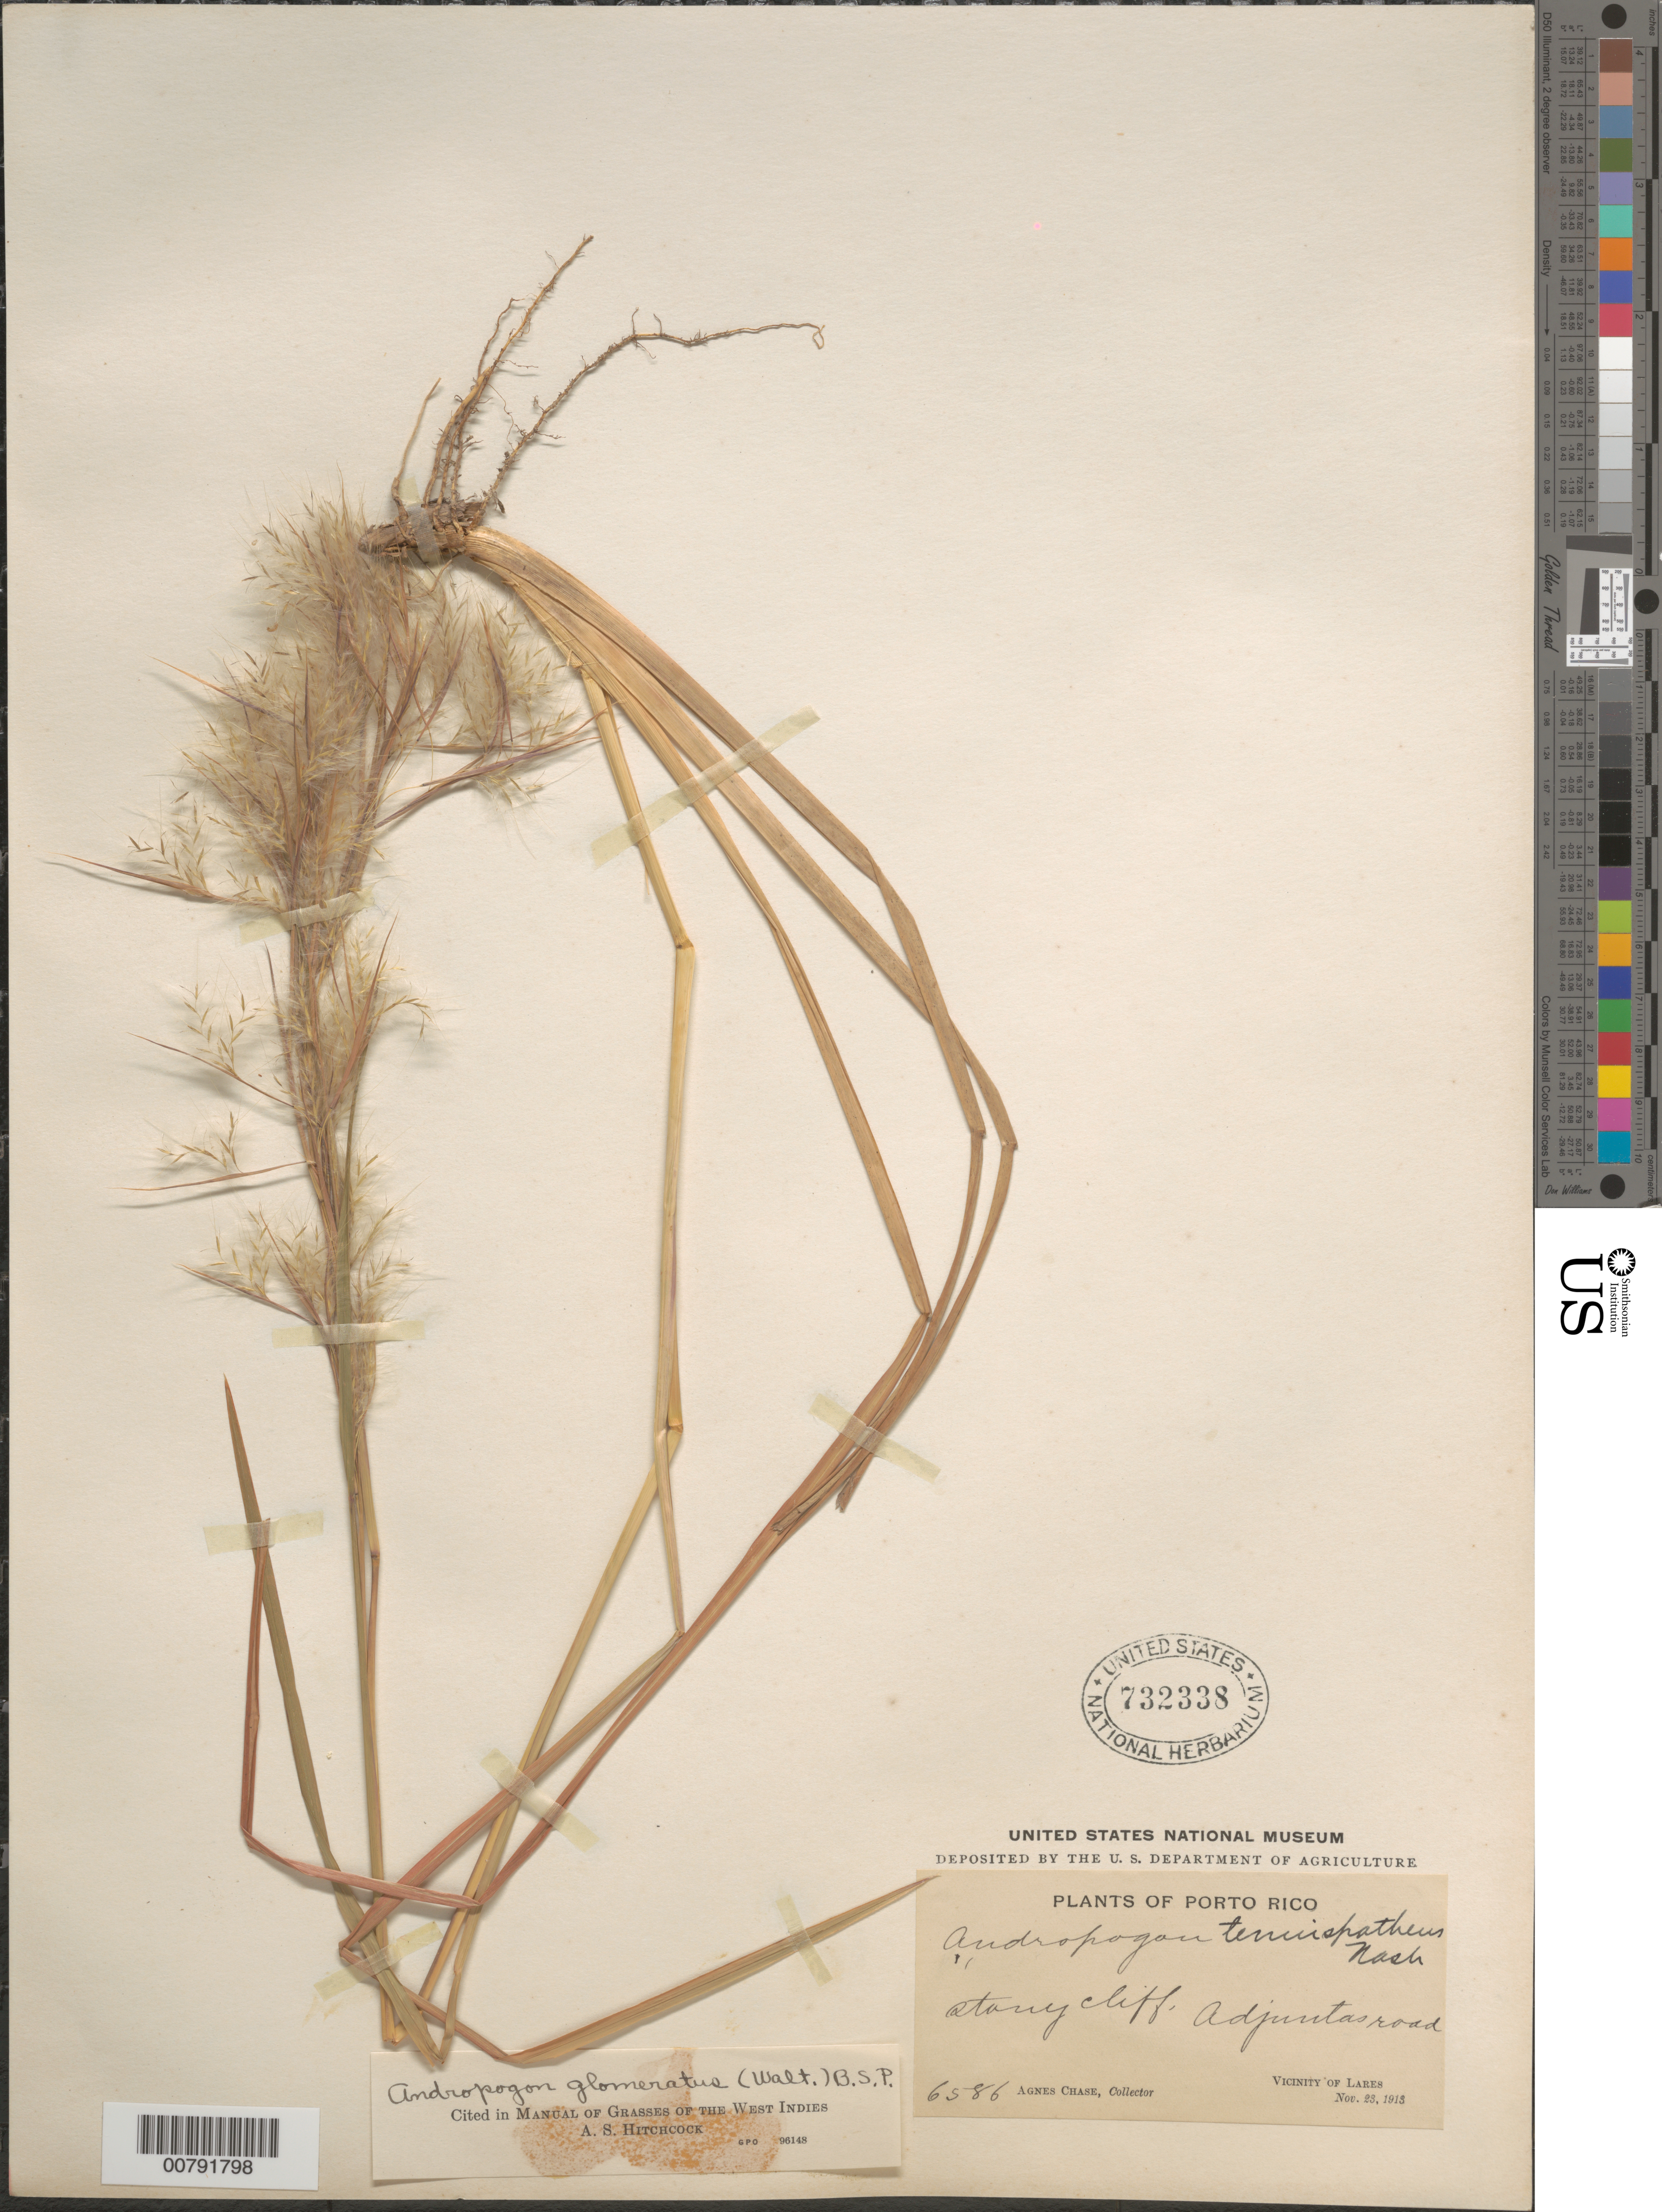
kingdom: Plantae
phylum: Tracheophyta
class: Liliopsida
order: Poales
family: Poaceae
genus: Andropogon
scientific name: Andropogon glomeratus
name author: (Walter) Britton, Stearns & Poggenb.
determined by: Hitchcock, Albert S.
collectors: A. Chase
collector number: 6586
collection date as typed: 23 Nov 1913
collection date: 1913-11-23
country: Puerto Rico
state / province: Lares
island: Puerto Rico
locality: Lares vicinity, Adjuntas Road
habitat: Stony cliff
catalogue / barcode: US 732338